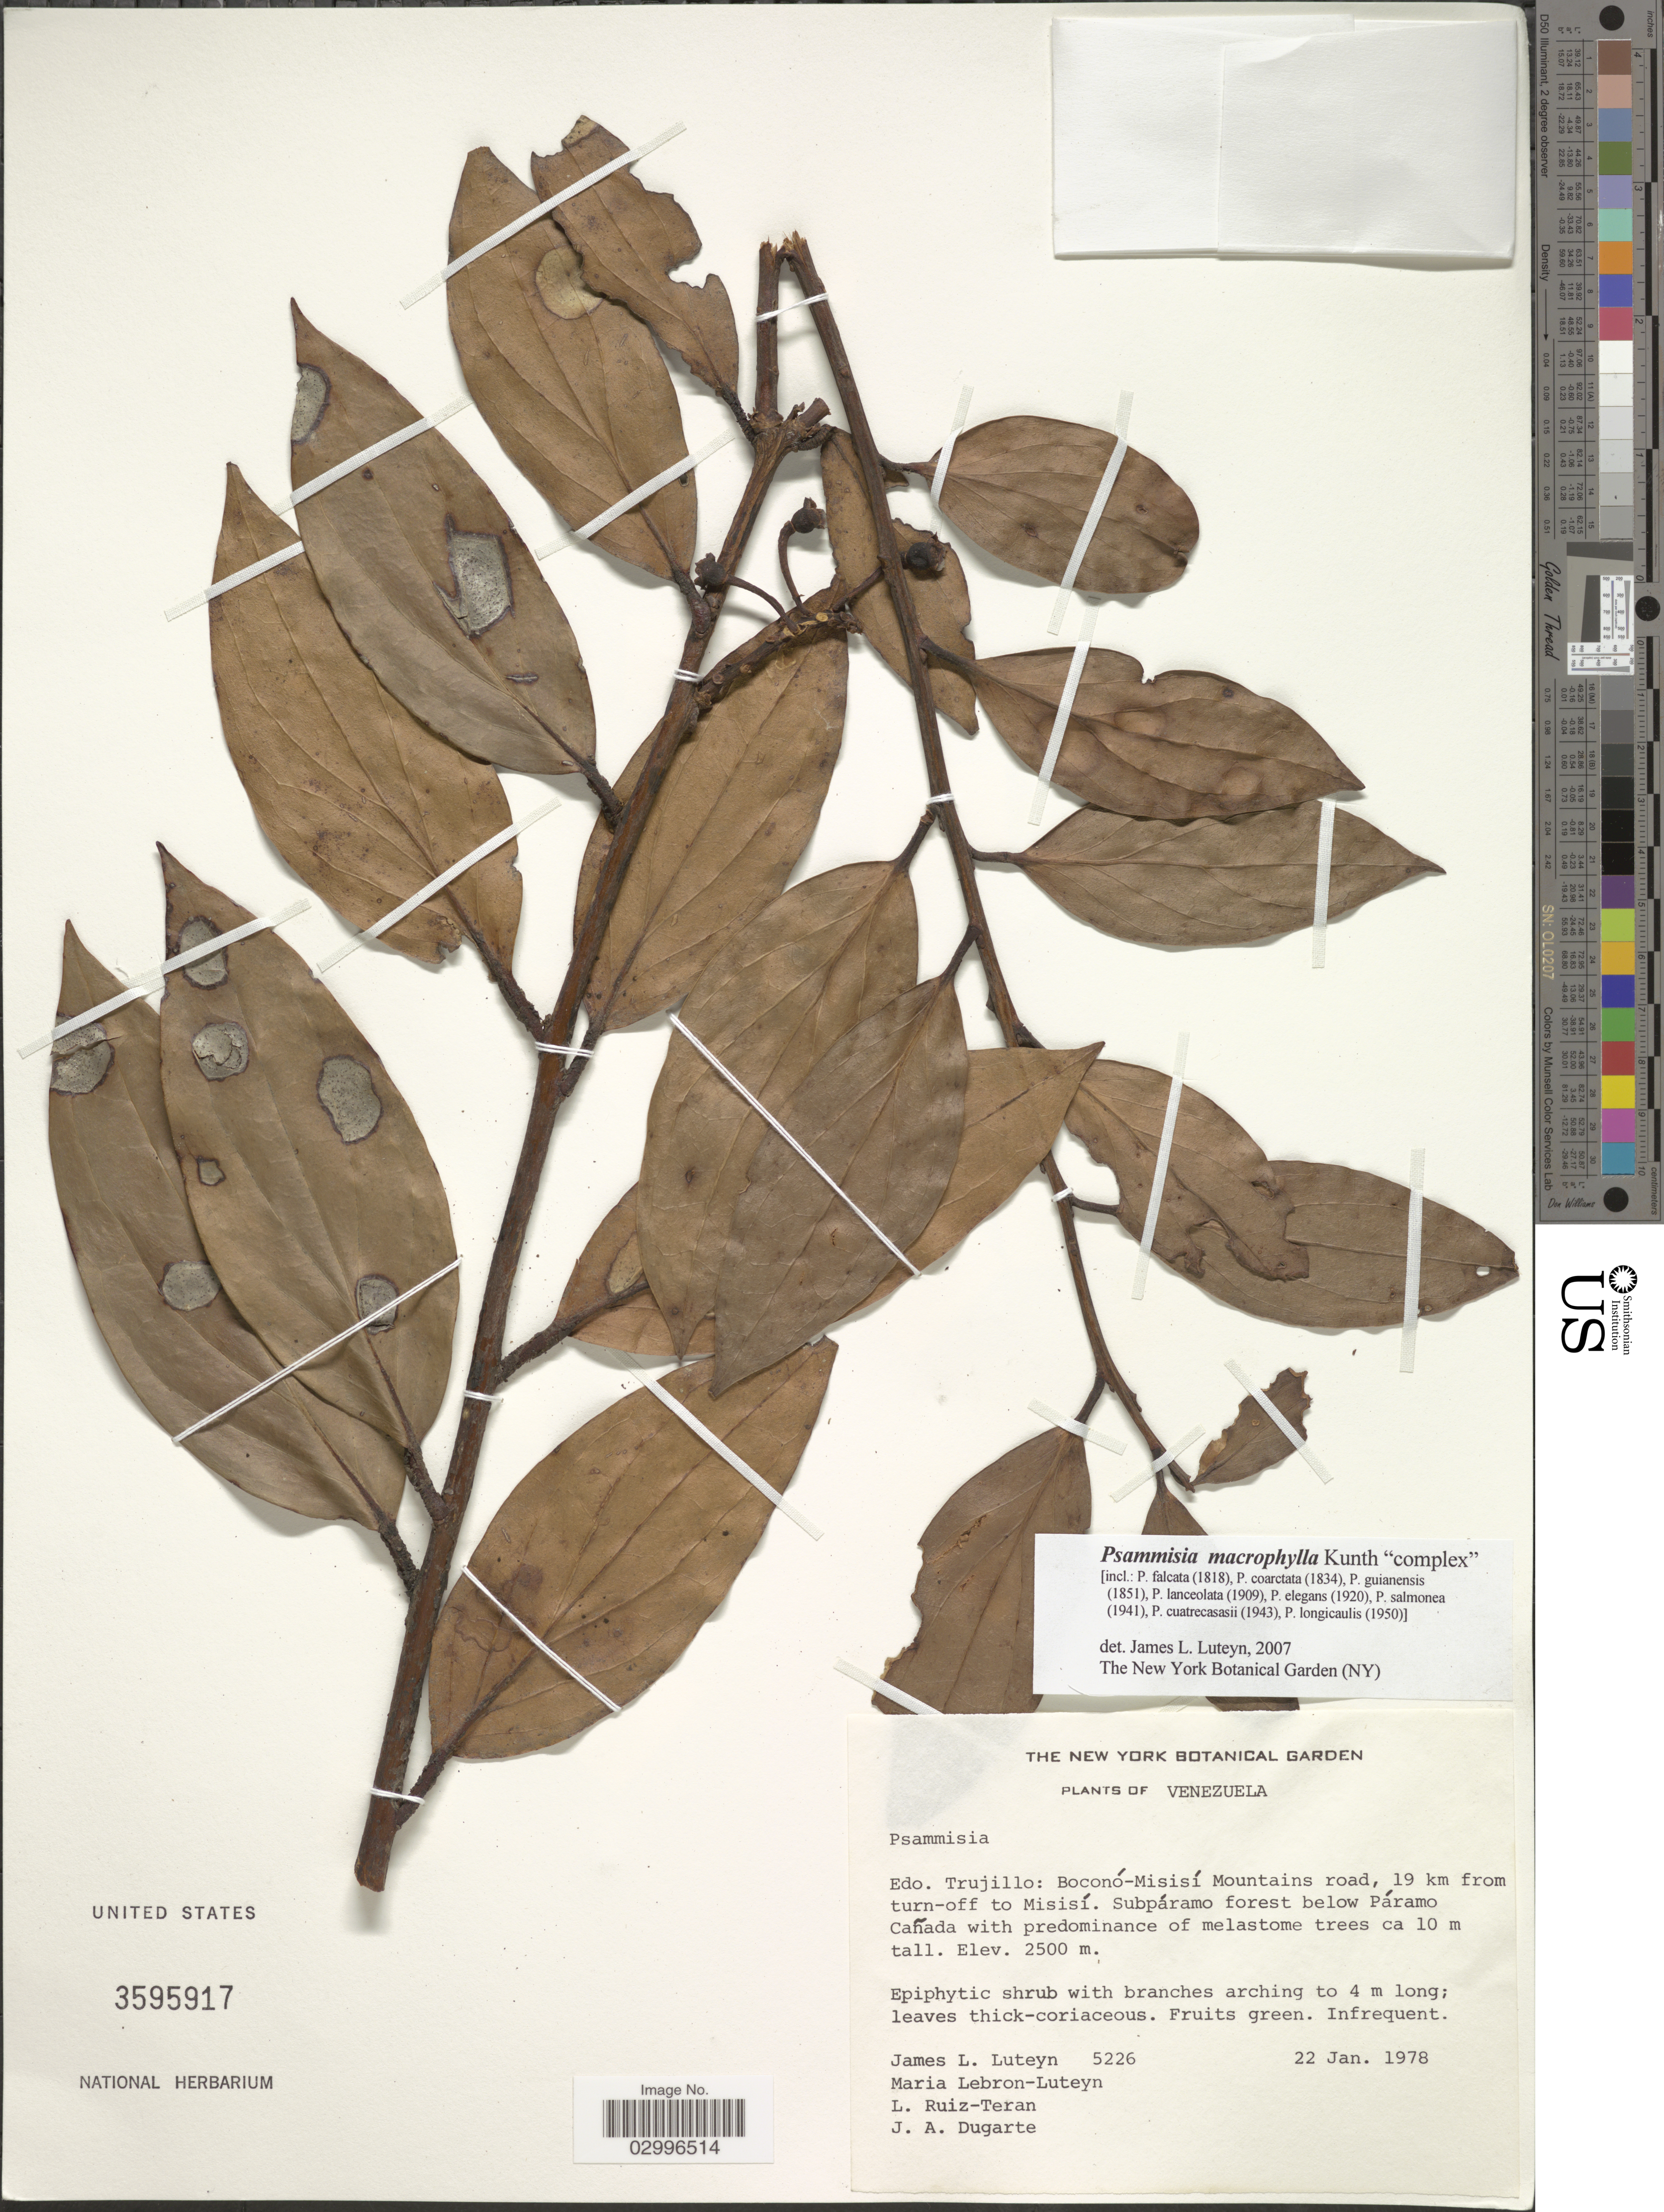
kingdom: Plantae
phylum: Tracheophyta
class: Magnoliopsida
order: Ericales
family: Ericaceae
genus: Psammisia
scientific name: Psammisia macrophylla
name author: (Kunth) Klotzsch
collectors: J. L. Luteyn, M. L. Lebrón-Luteyn, L. E. Ruíz-Terán & J. Dugarte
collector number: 5226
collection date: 1978-01-22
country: Venezuela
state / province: Trujillo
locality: Boconó-Misisí Mountains road, 19 km from turn-off to Misisí. Subpáramo forest below Páramo Cañada.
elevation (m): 2500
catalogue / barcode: US 3595917